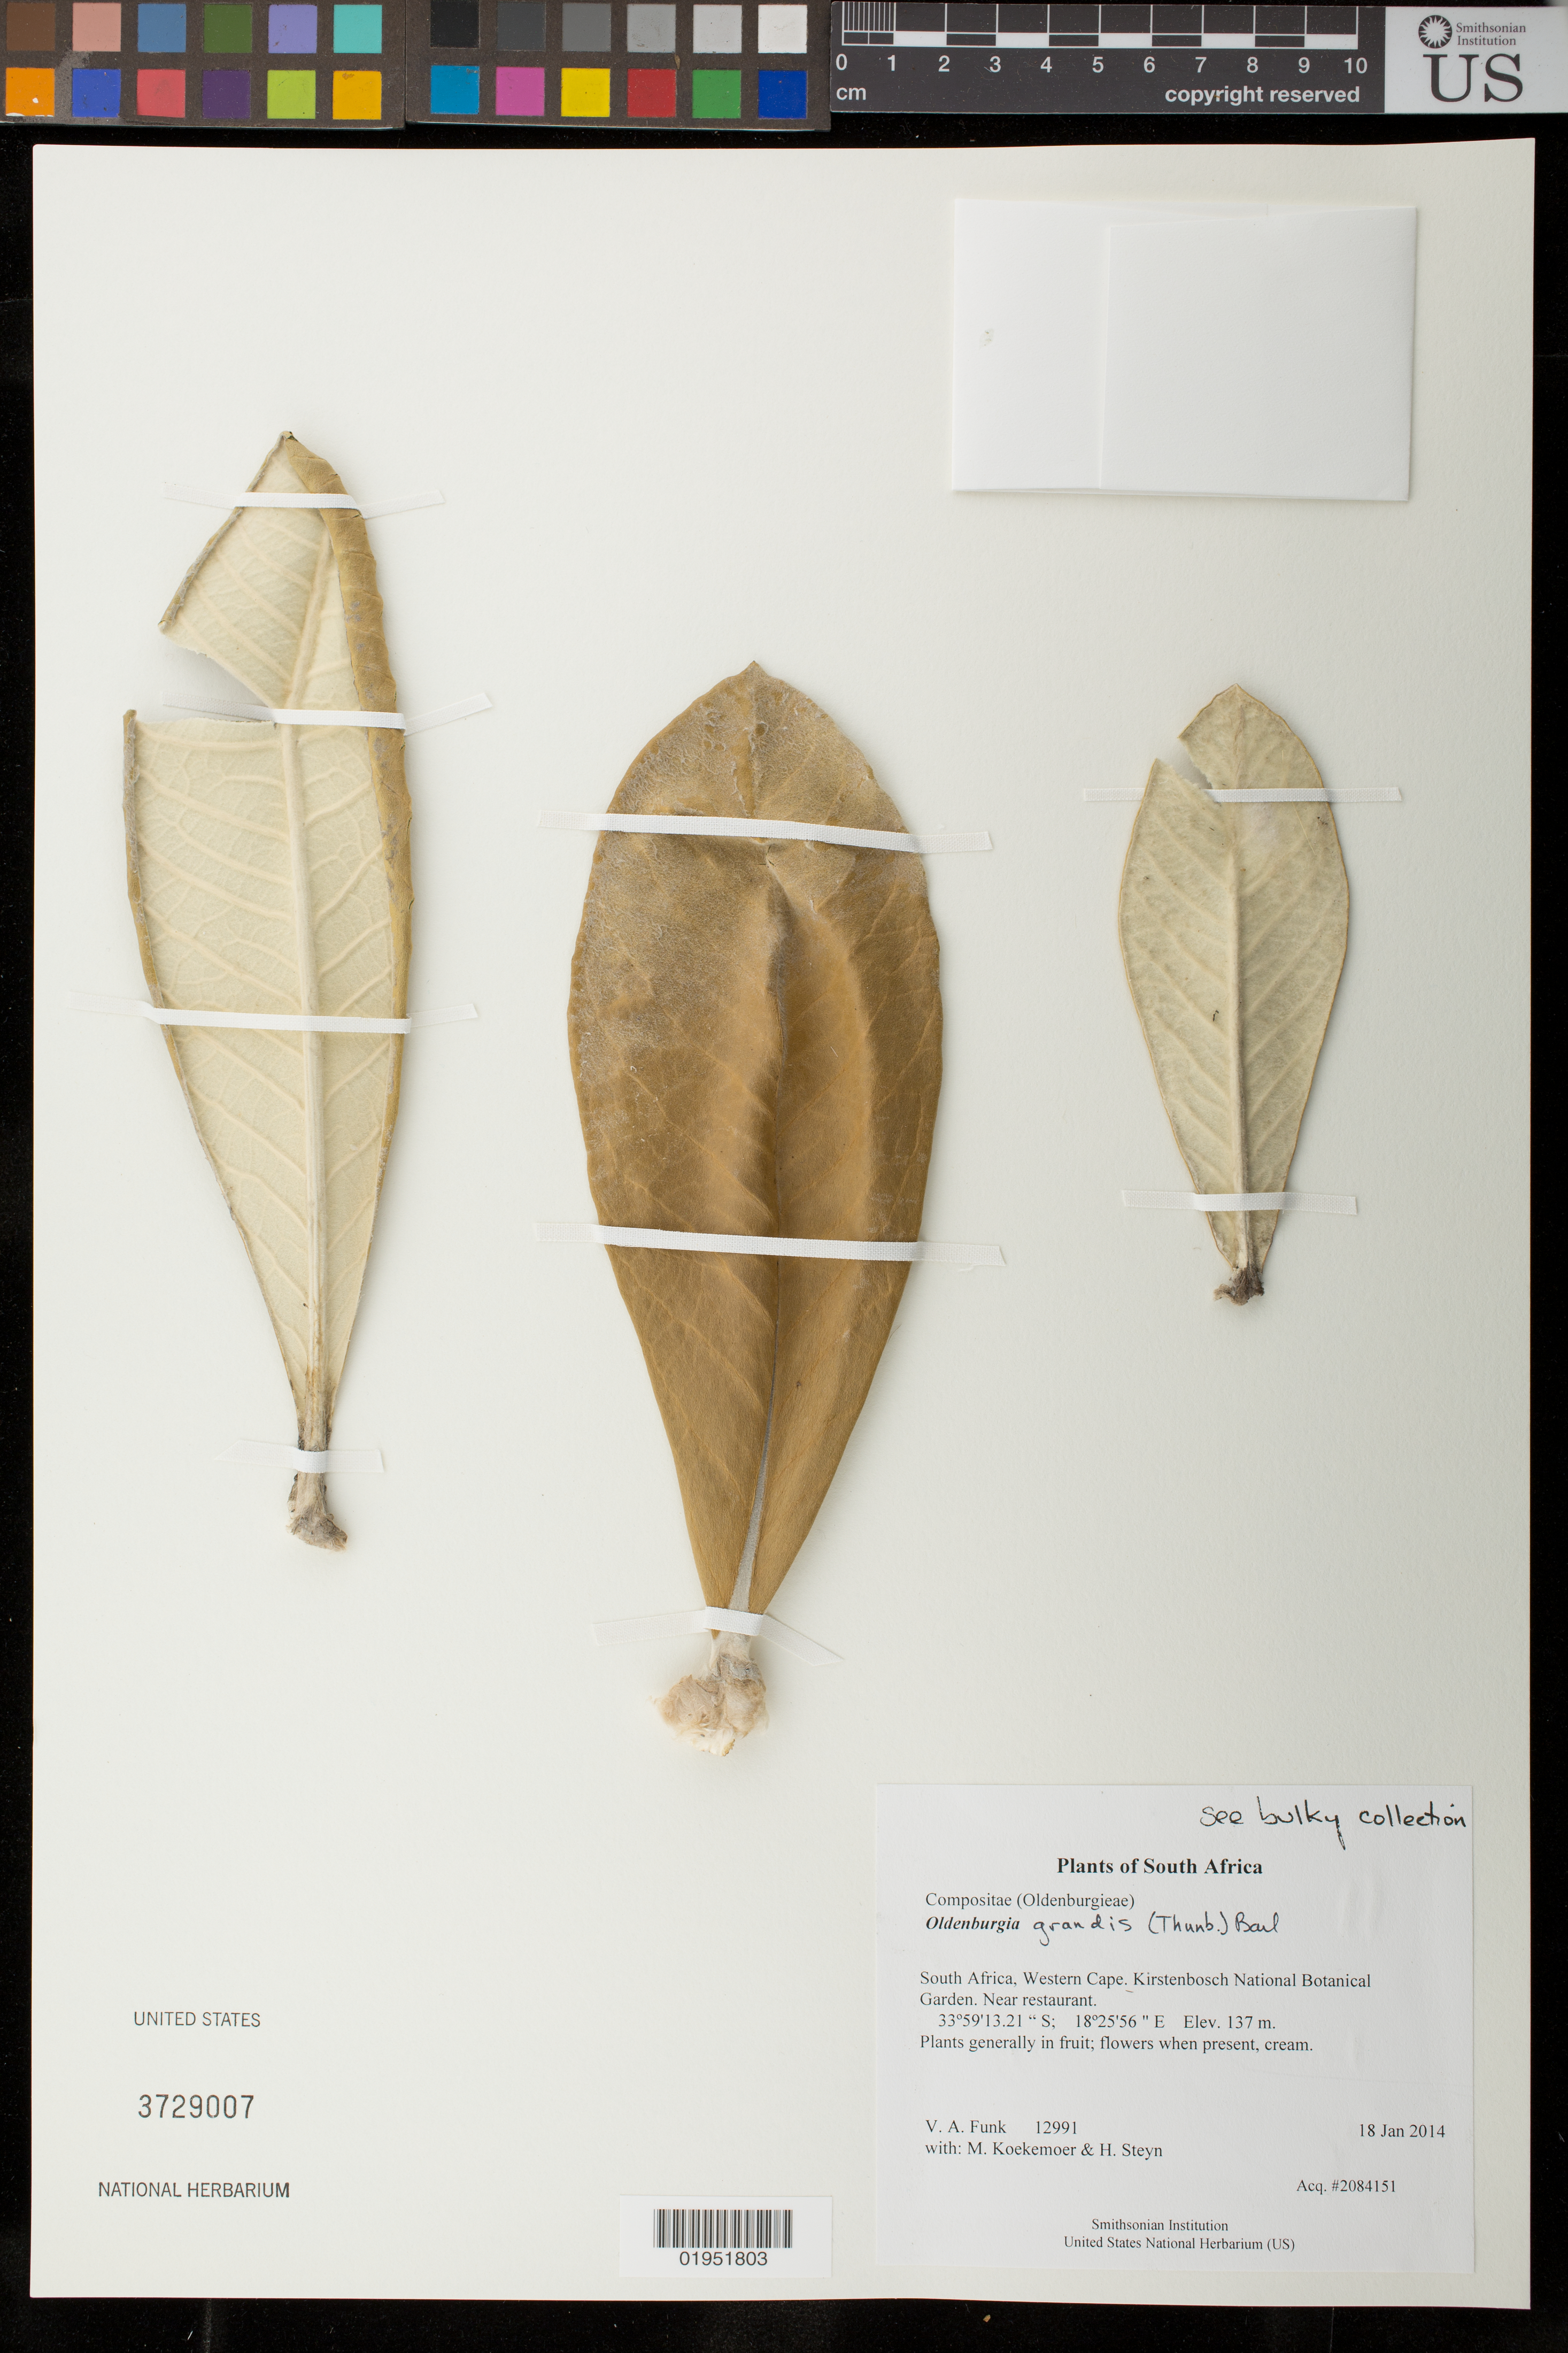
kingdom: Plantae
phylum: Tracheophyta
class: Magnoliopsida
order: Asterales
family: Asteraceae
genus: Oldenburgia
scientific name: Oldenburgia grandis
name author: (Thunb.) Baill.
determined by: Koekemoer, M.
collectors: M. Koekemoer & H. Steyn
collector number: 12991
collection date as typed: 18 Jan 2014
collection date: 2014-01-18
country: South Africa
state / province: Western Cape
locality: Kirstenbosch National Botanical Garden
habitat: Near restaurant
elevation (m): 137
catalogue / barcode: US 3729007